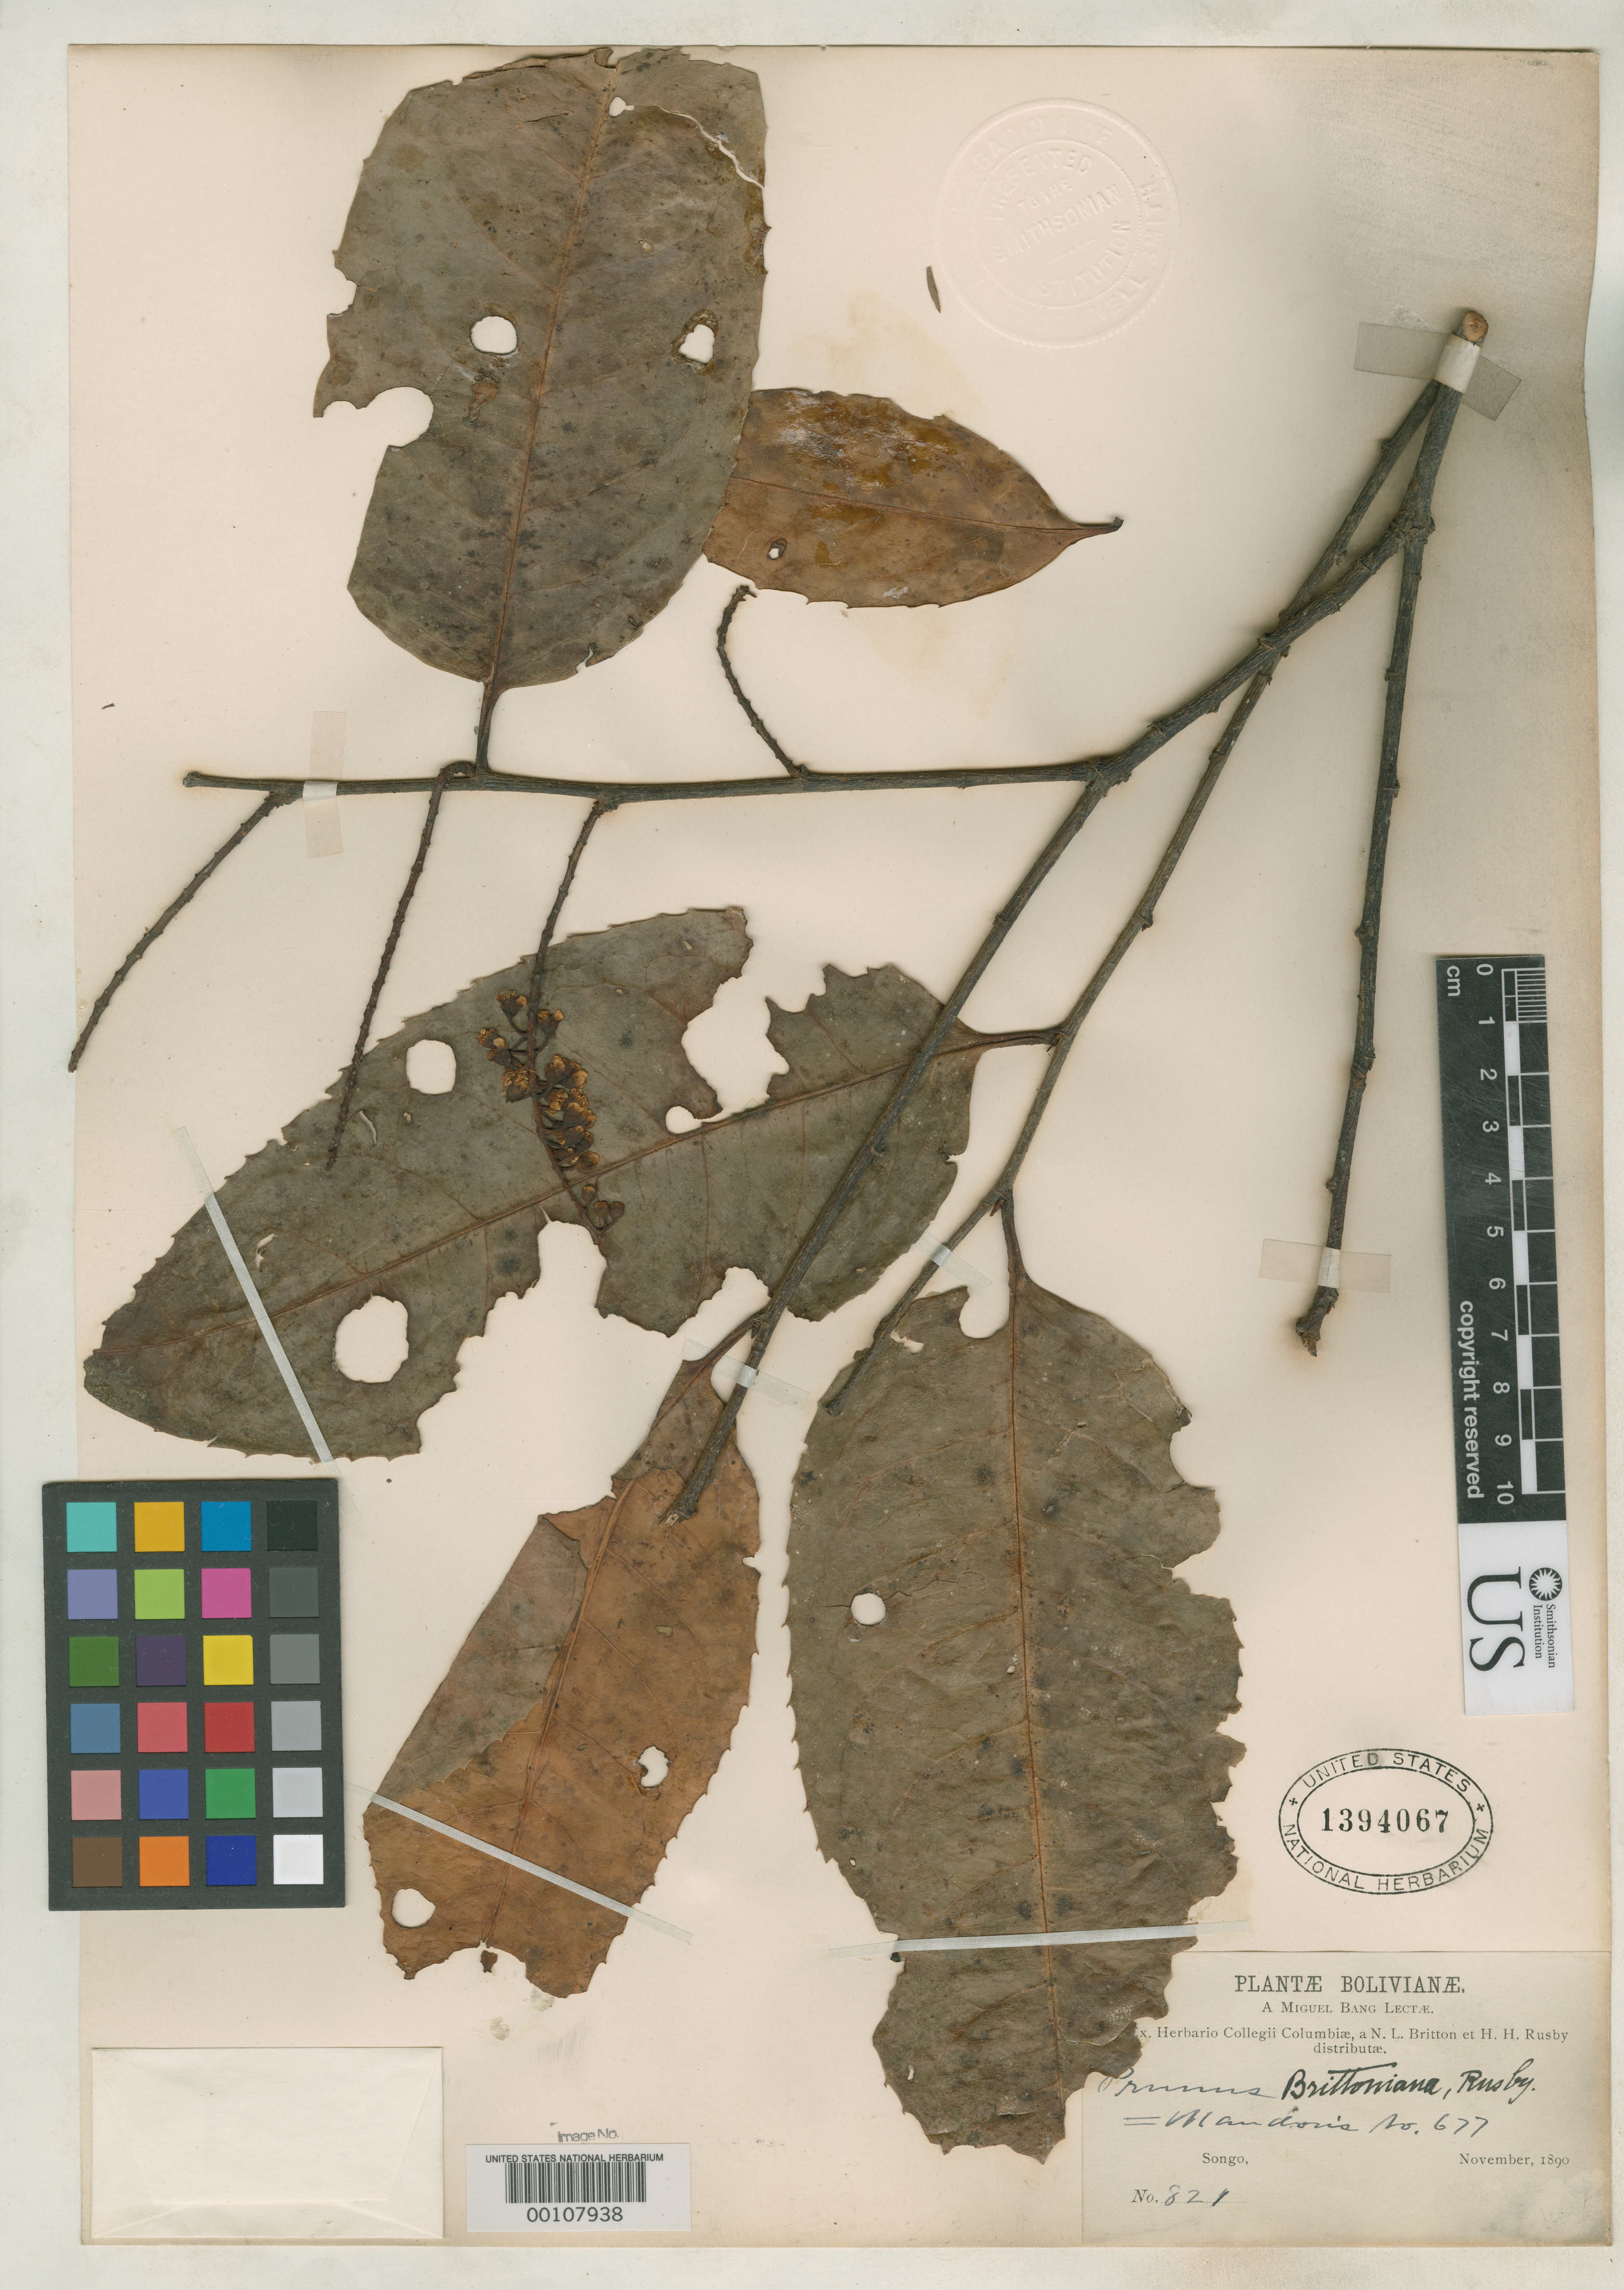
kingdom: Plantae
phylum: Tracheophyta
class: Magnoliopsida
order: Rosales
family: Rosaceae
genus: Prunus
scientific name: Prunus brittoniana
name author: Rusby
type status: Syntype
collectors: M. Bang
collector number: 821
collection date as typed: Nov 1890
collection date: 1890-11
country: Bolivia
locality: Songo.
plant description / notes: Protologue, "Songo, Nov. 1890 (821) = Mandon 677"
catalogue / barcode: US 1394067